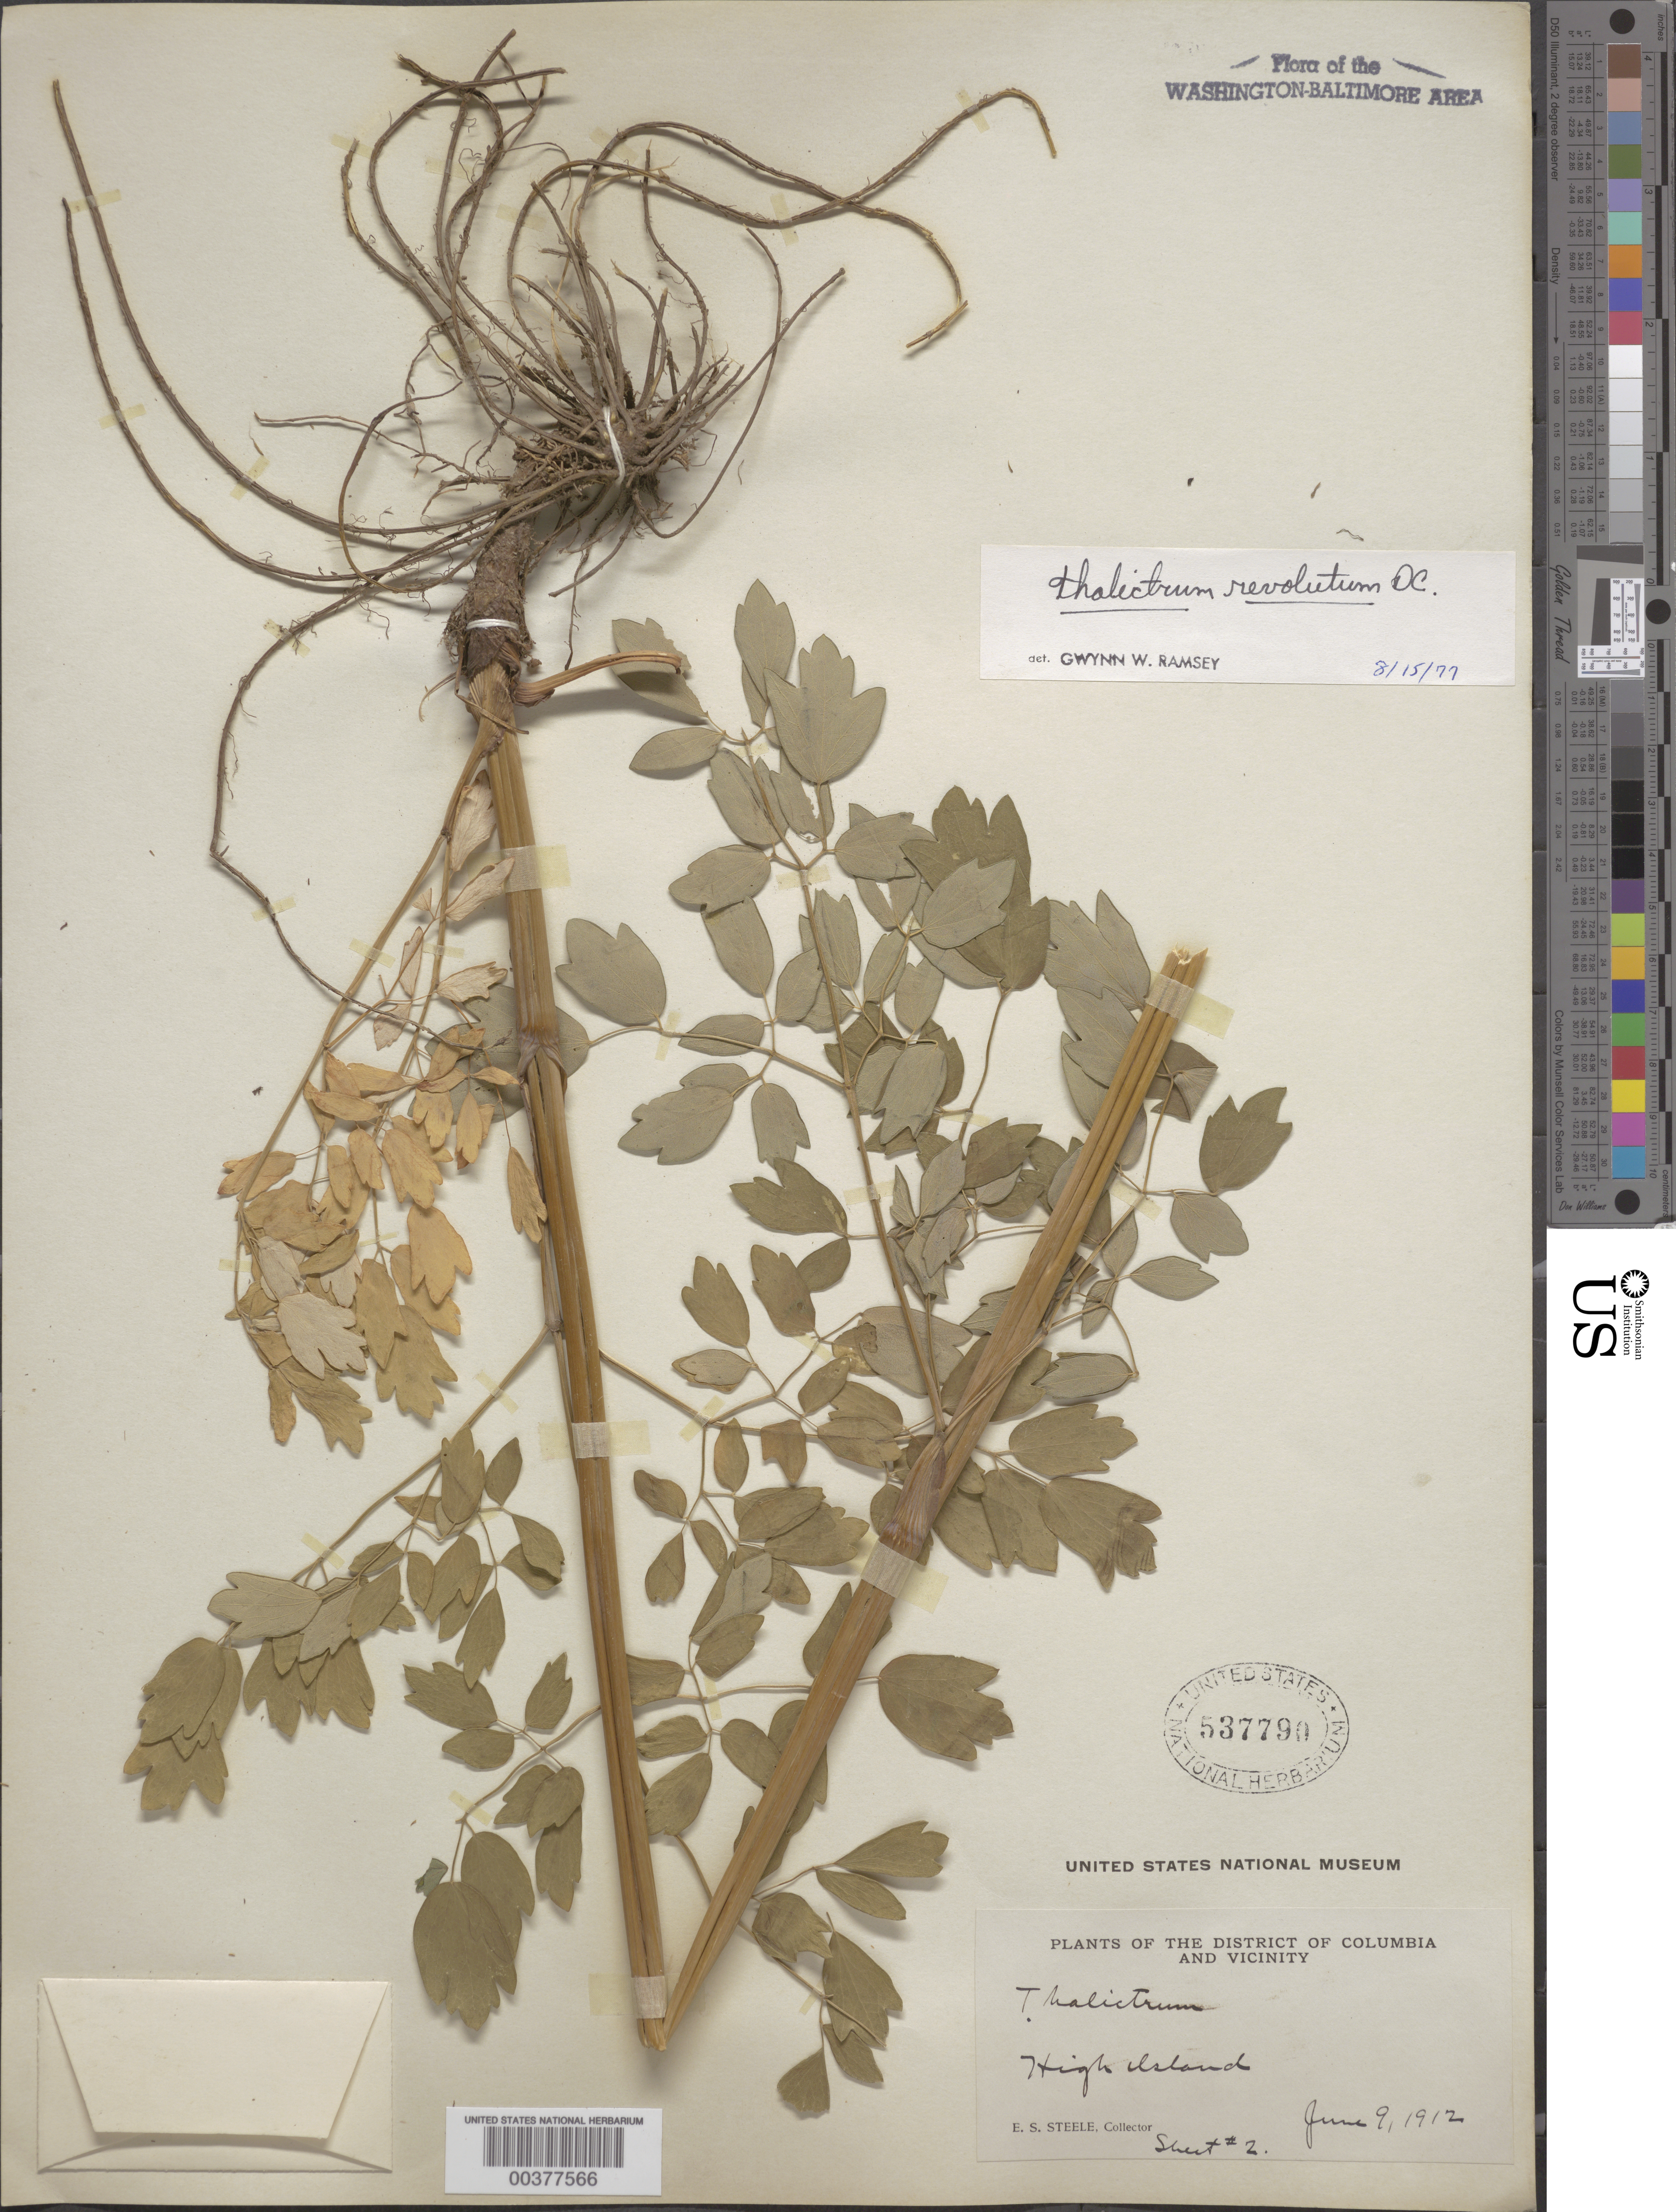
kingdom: Plantae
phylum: Tracheophyta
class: Magnoliopsida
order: Ranunculales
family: Ranunculaceae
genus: Thalictrum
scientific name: Thalictrum amphibolum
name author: Greene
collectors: E. Steele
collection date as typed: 09 Jun 1912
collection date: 1912-06-09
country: United States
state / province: Maryland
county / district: Montgomery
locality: High Island C. & O. Canal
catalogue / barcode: US 537790